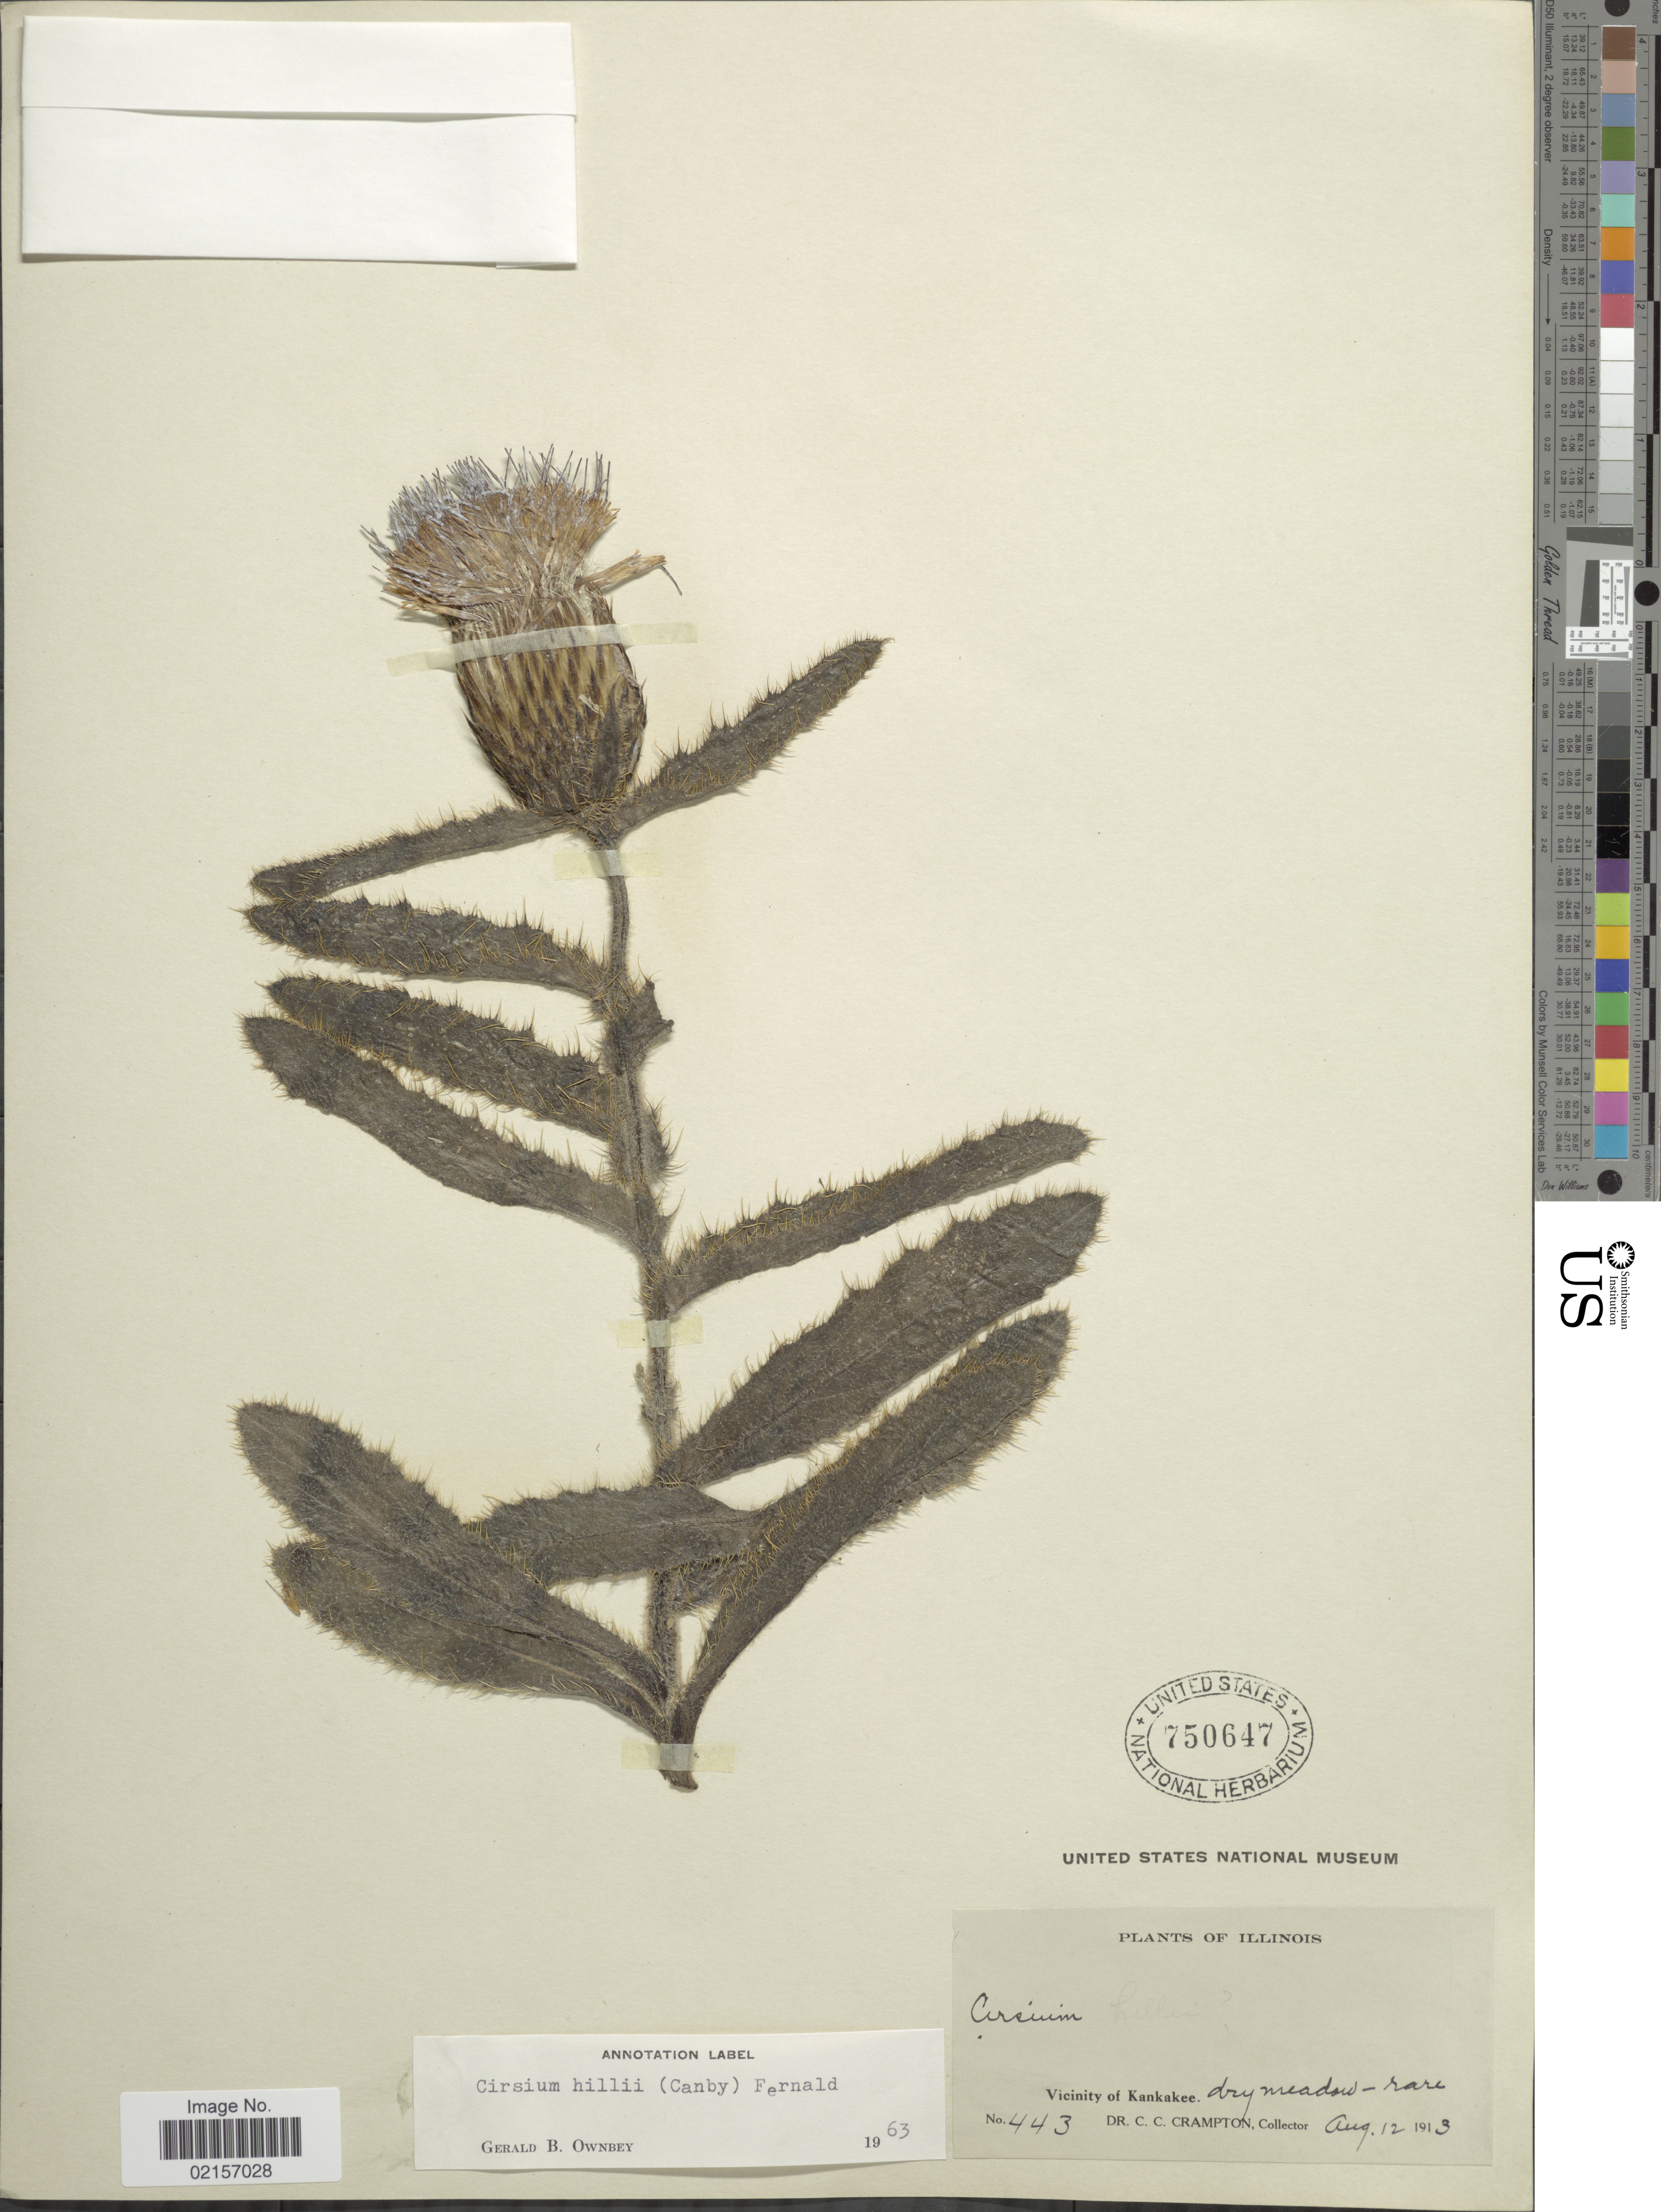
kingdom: Plantae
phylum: Tracheophyta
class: Magnoliopsida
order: Asterales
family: Asteraceae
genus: Cirsium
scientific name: Cirsium pumilum var. hillii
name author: (Canby) B. Boivin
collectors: C. Crampton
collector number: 443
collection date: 1913-08-12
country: United States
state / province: Illinois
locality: Vicinity of Kankakee, dry meadow-rare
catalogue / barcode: US 750647